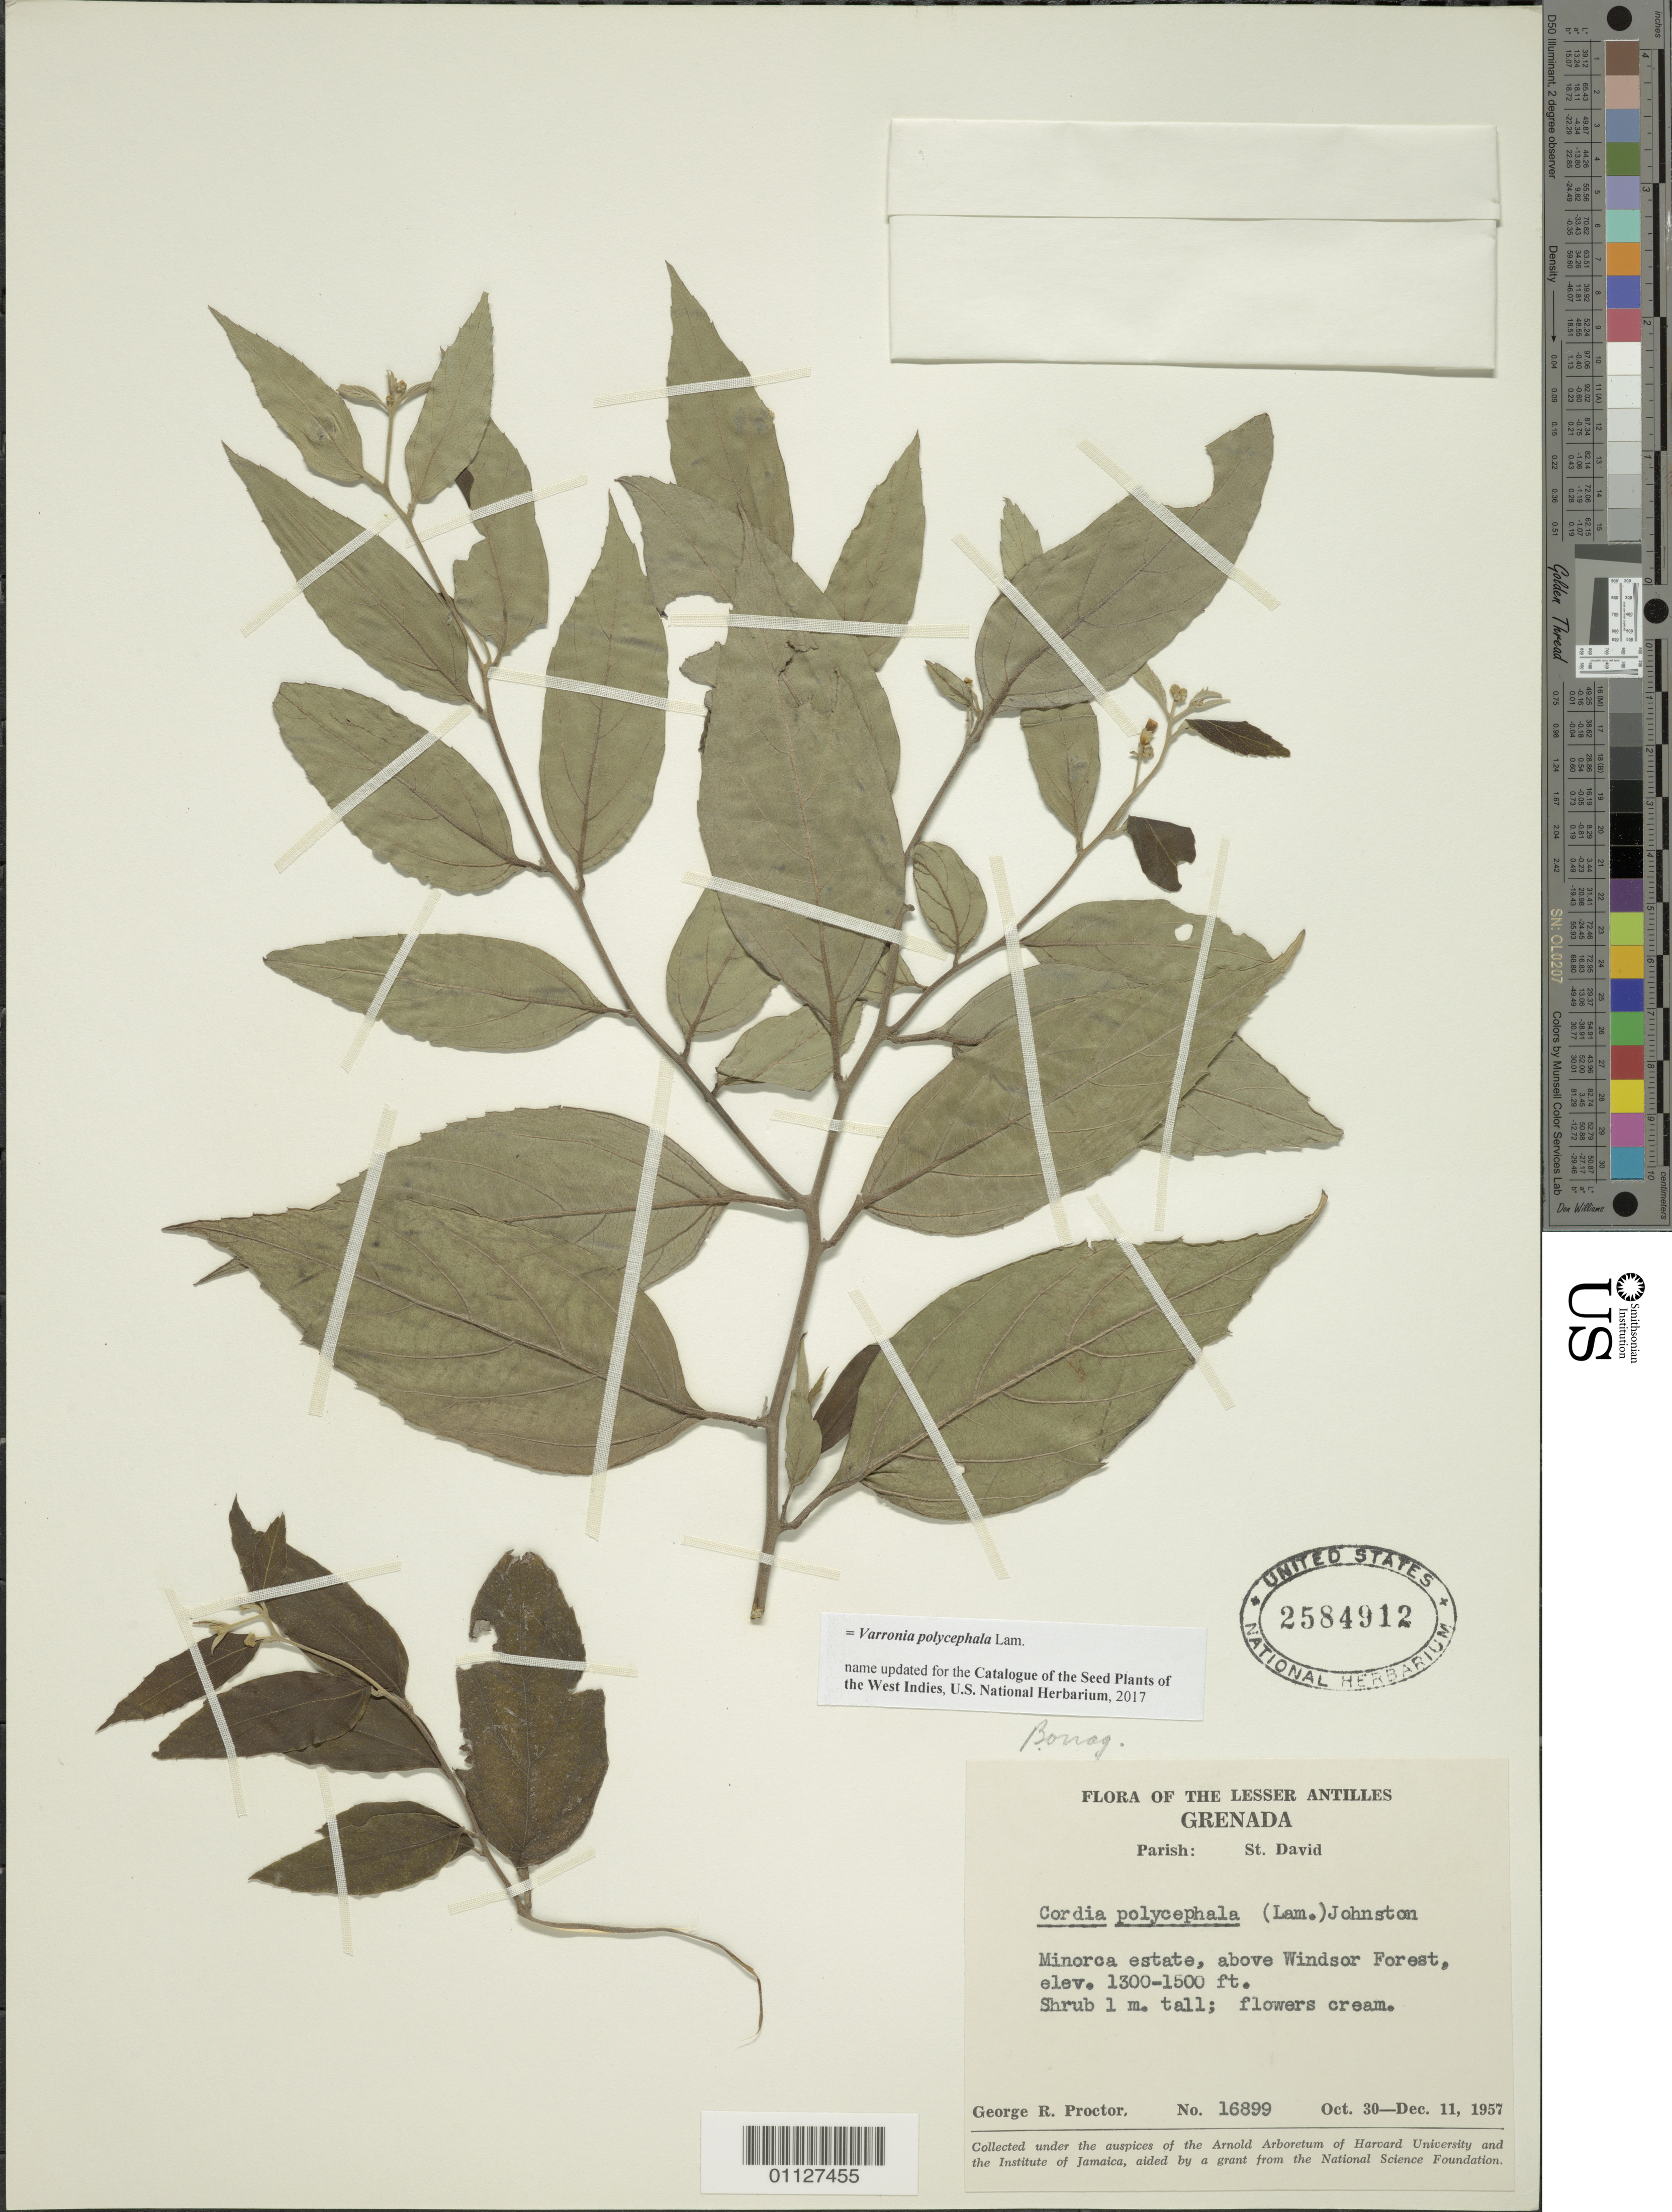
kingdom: Plantae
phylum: Tracheophyta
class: Magnoliopsida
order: Boraginales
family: Cordiaceae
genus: Varronia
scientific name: Varronia polycephala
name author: Lam.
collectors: G. R. Proctor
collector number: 16899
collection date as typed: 30 Oct 1957 to 11 Dec 1957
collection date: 1957-10-30/1957-12-11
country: Grenada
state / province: Saint David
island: Grenada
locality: Minorca estate, above Windsor Forest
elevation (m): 396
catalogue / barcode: US 2584912